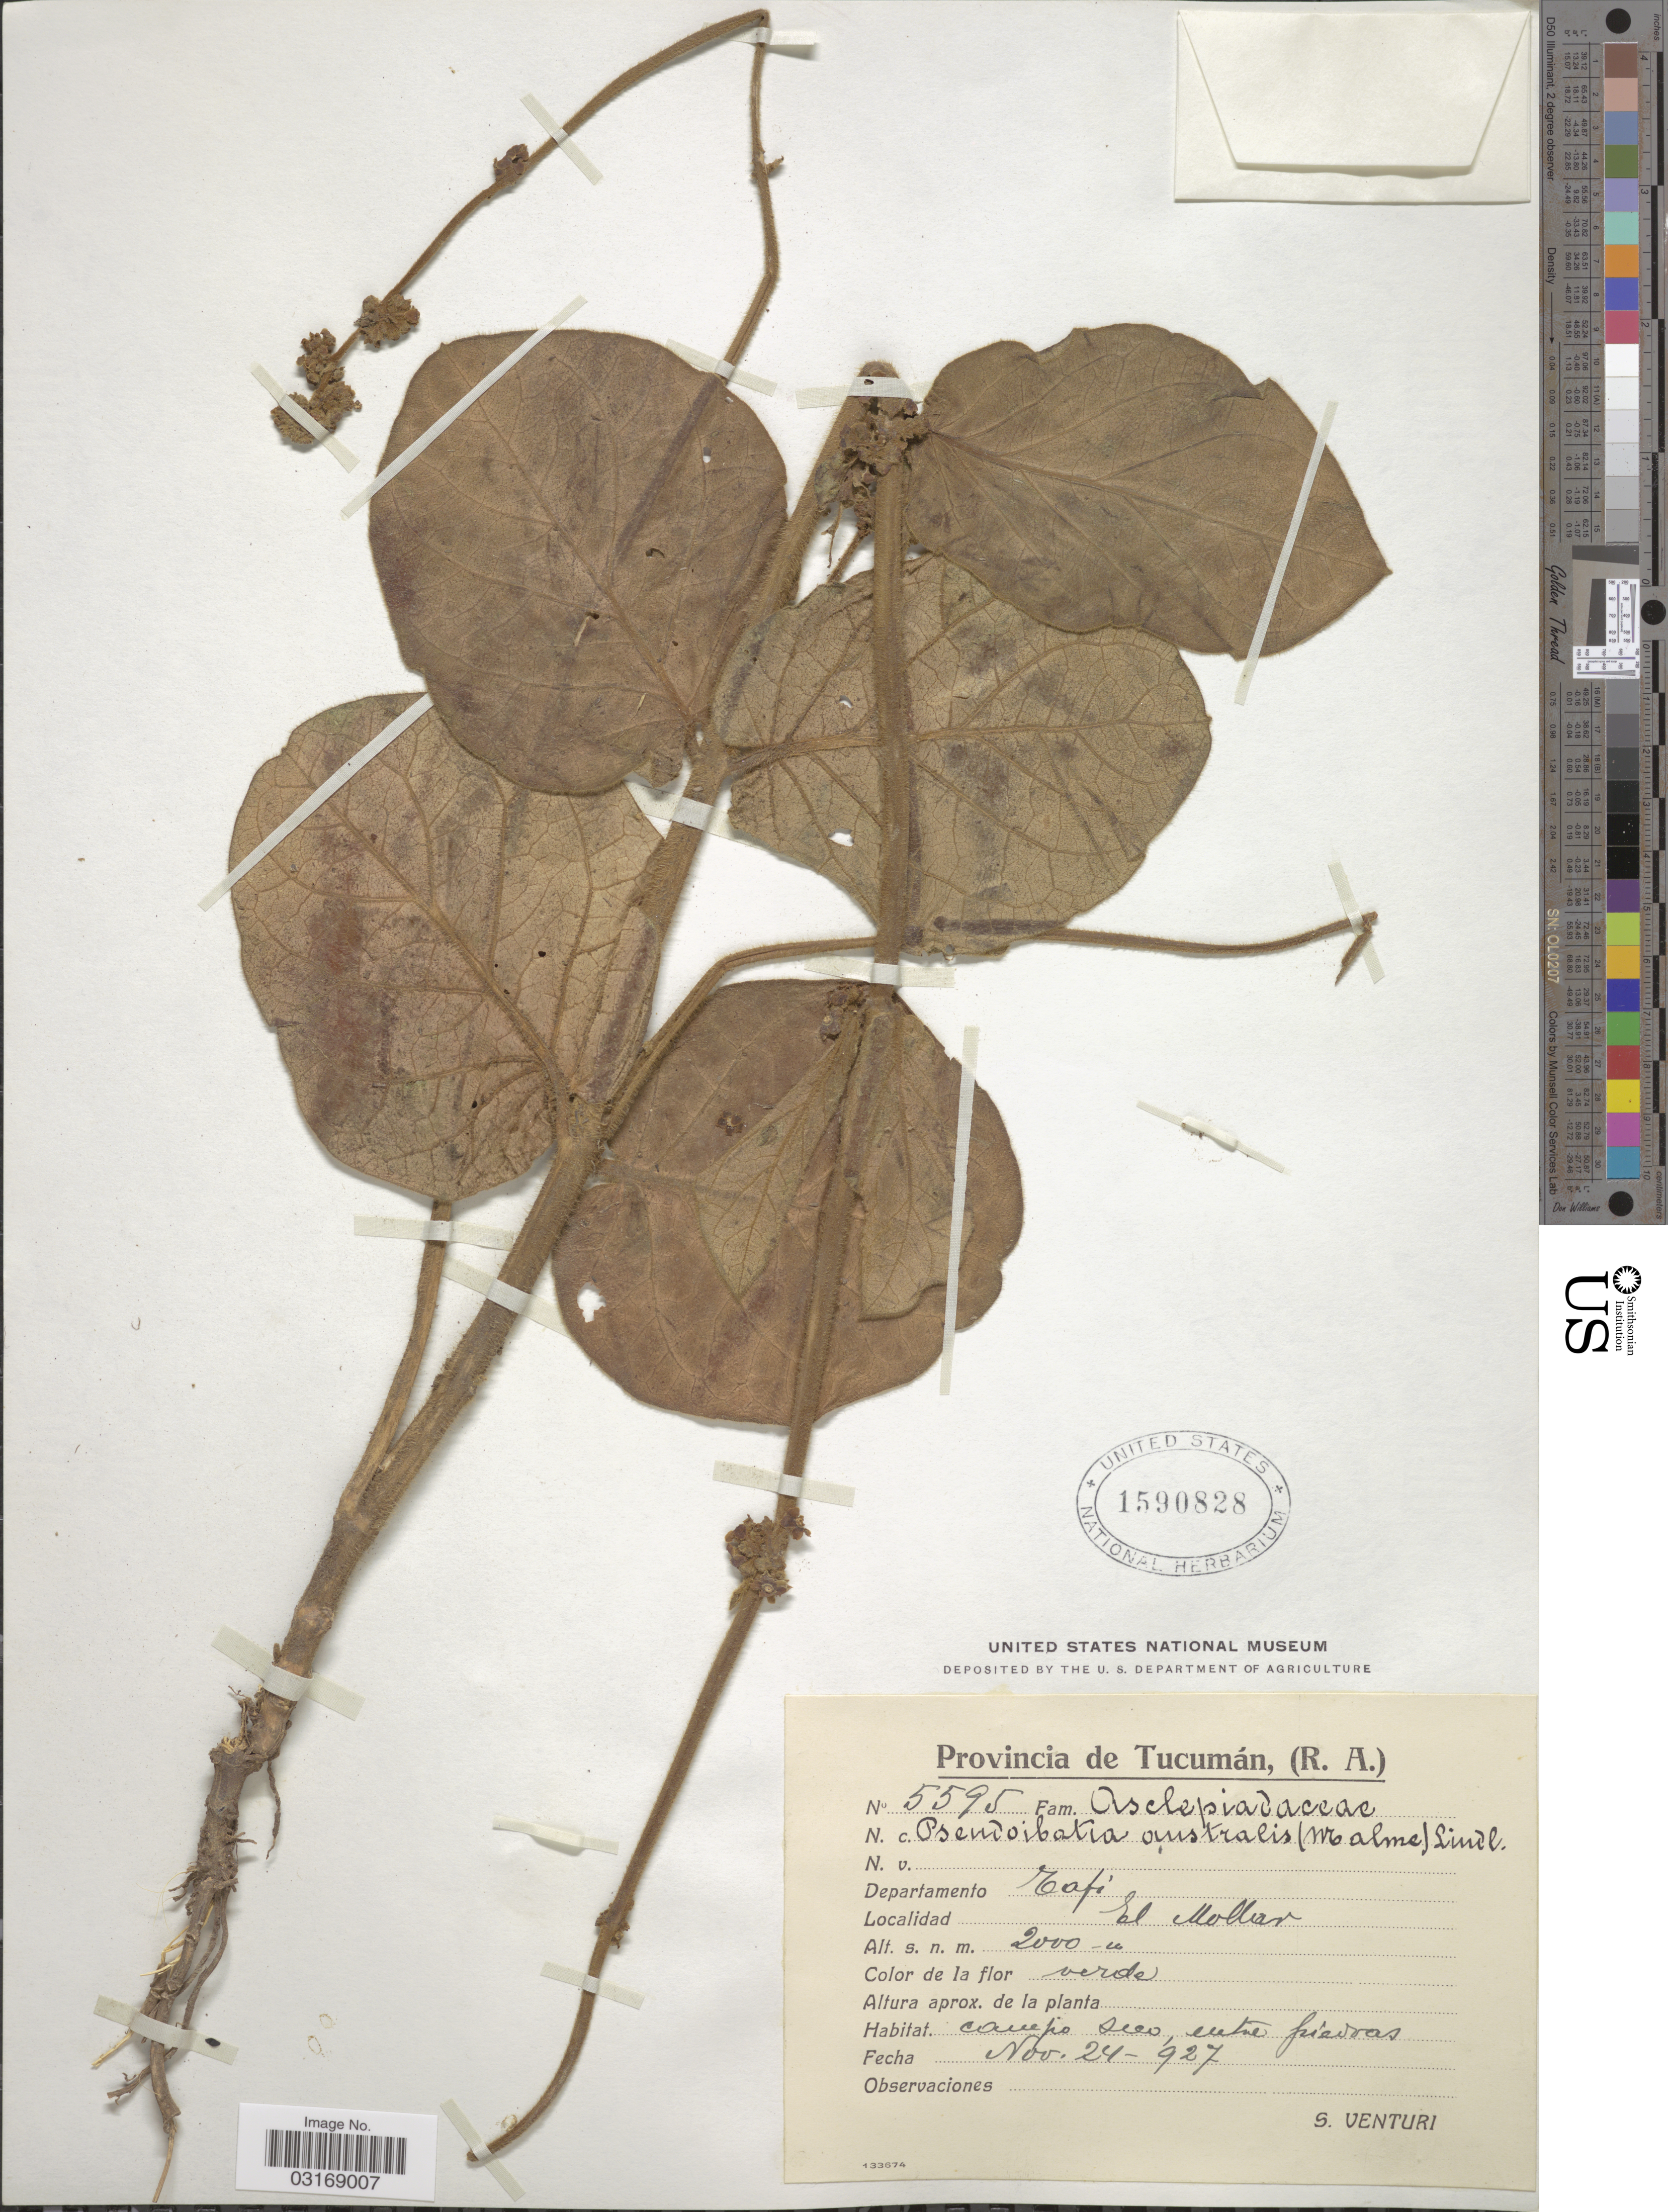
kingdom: Plantae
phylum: Tracheophyta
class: Magnoliopsida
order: Gentianales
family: Apocynaceae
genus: Pseudibatia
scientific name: Pseudibatia australis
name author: Malme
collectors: S. Venturi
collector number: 5595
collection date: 1927-11-24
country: Argentina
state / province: Tucuman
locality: Departamento Tafi. El Mollar.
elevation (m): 2000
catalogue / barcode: US 1590828